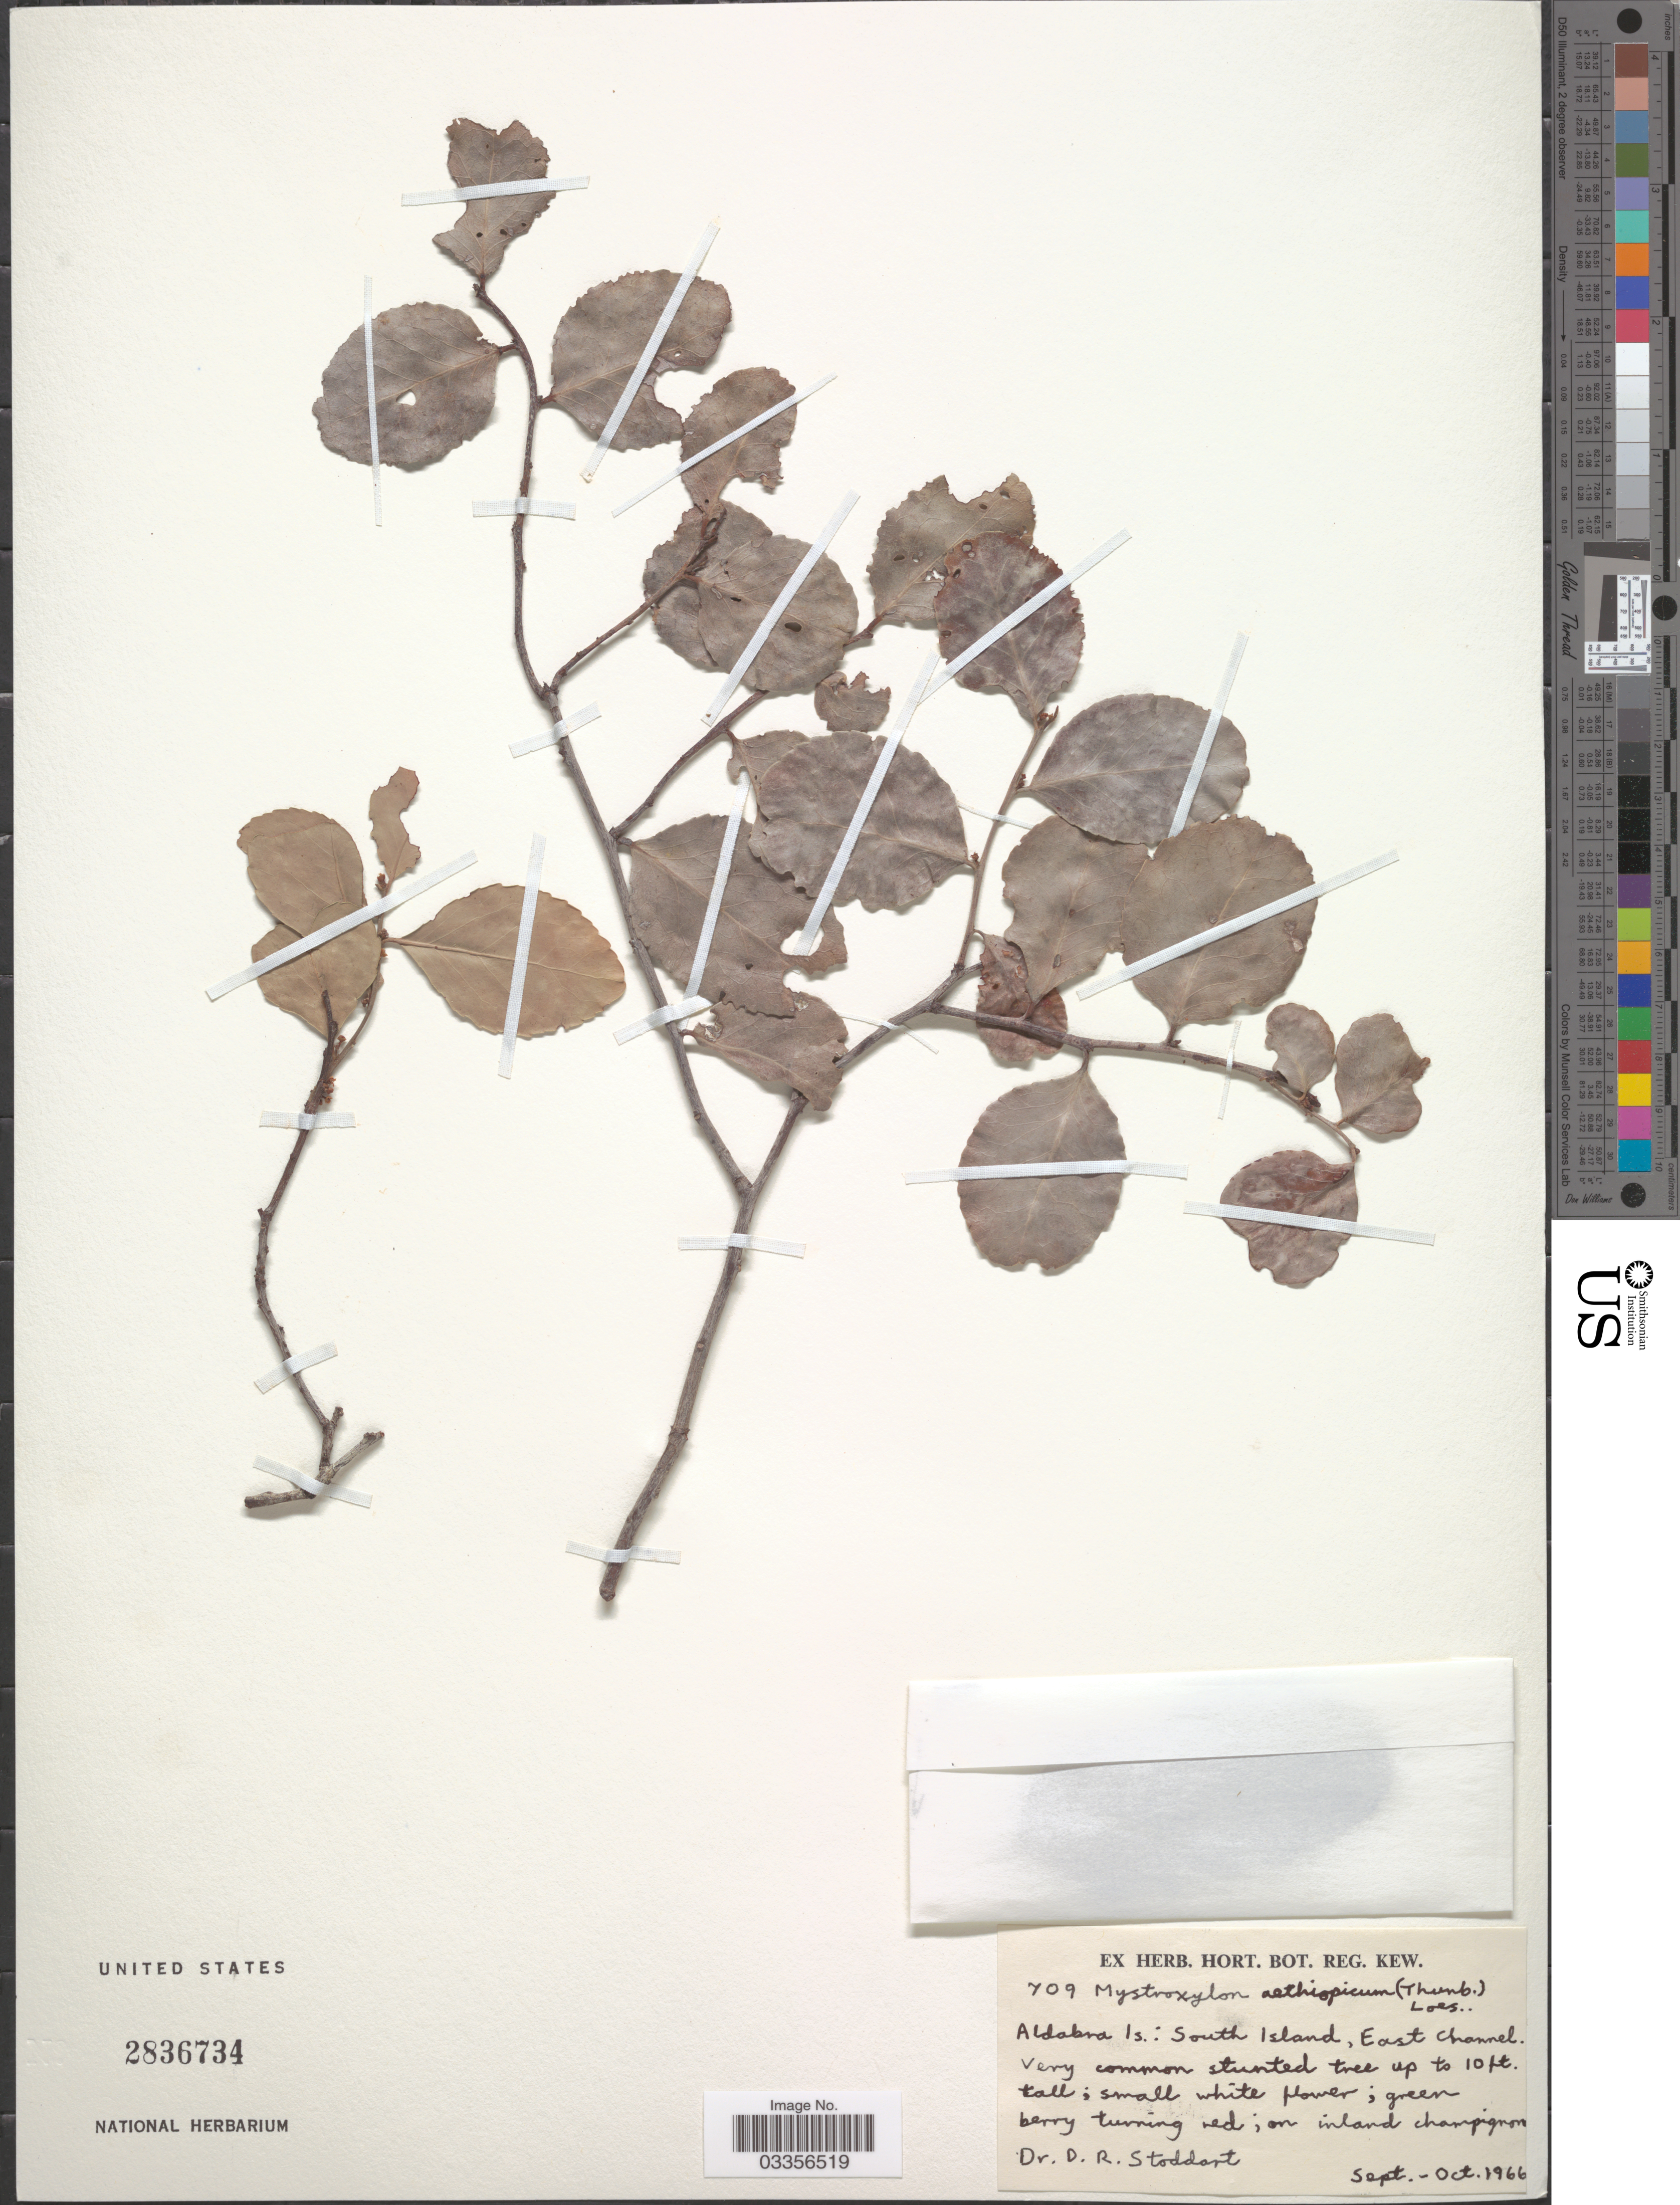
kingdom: Plantae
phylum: Tracheophyta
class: Magnoliopsida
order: Celastrales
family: Celastraceae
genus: Mystroxylon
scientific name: Mystroxylon aethiopicum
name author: (Thunb.) Loes.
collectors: D. R. Stoddart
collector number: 709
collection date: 1966-09/1966-10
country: Seychelles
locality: Aldabra Is.: South Island, East Channel.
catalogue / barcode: US 2836734